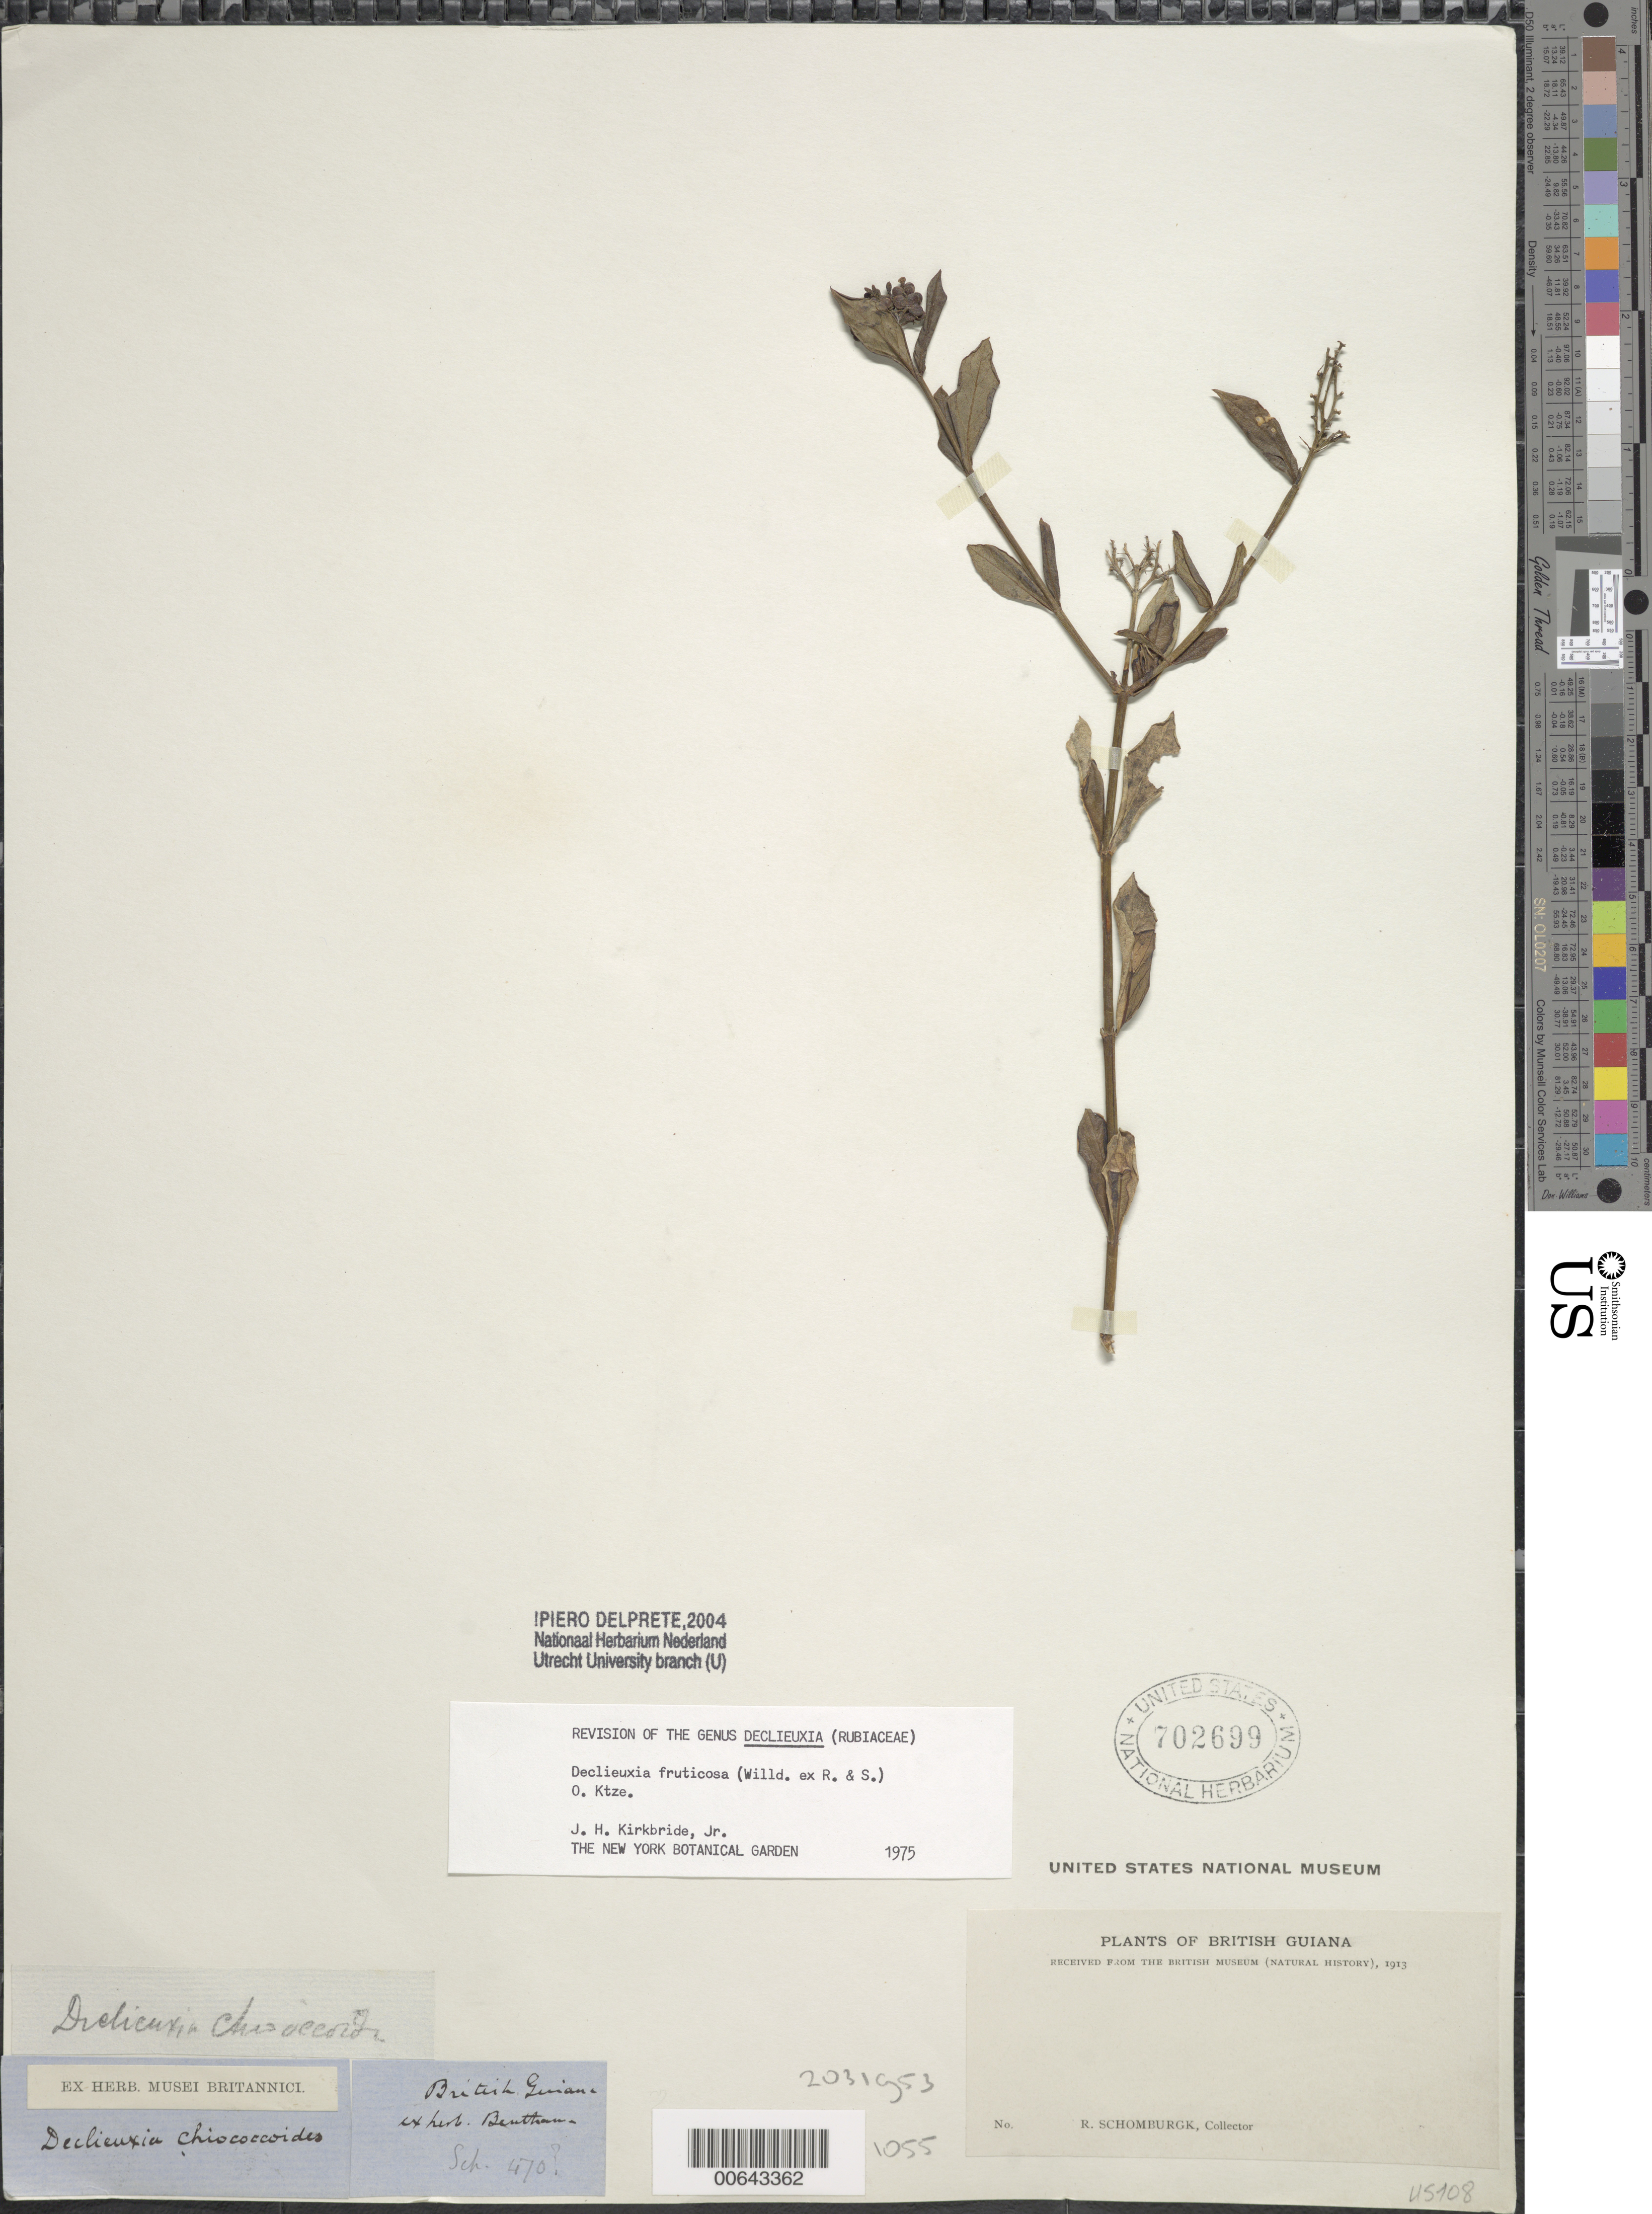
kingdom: Plantae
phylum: Tracheophyta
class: Magnoliopsida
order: Gentianales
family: Rubiaceae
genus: Declieuxia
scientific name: Declieuxia fruticosa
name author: (Willd. ex Roem. & Schult.) Kuntze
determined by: Delprete, P. G., Herb. de Guyane Cay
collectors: R. H. Schomburgk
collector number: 470 ?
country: Guyana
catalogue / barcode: US 702699